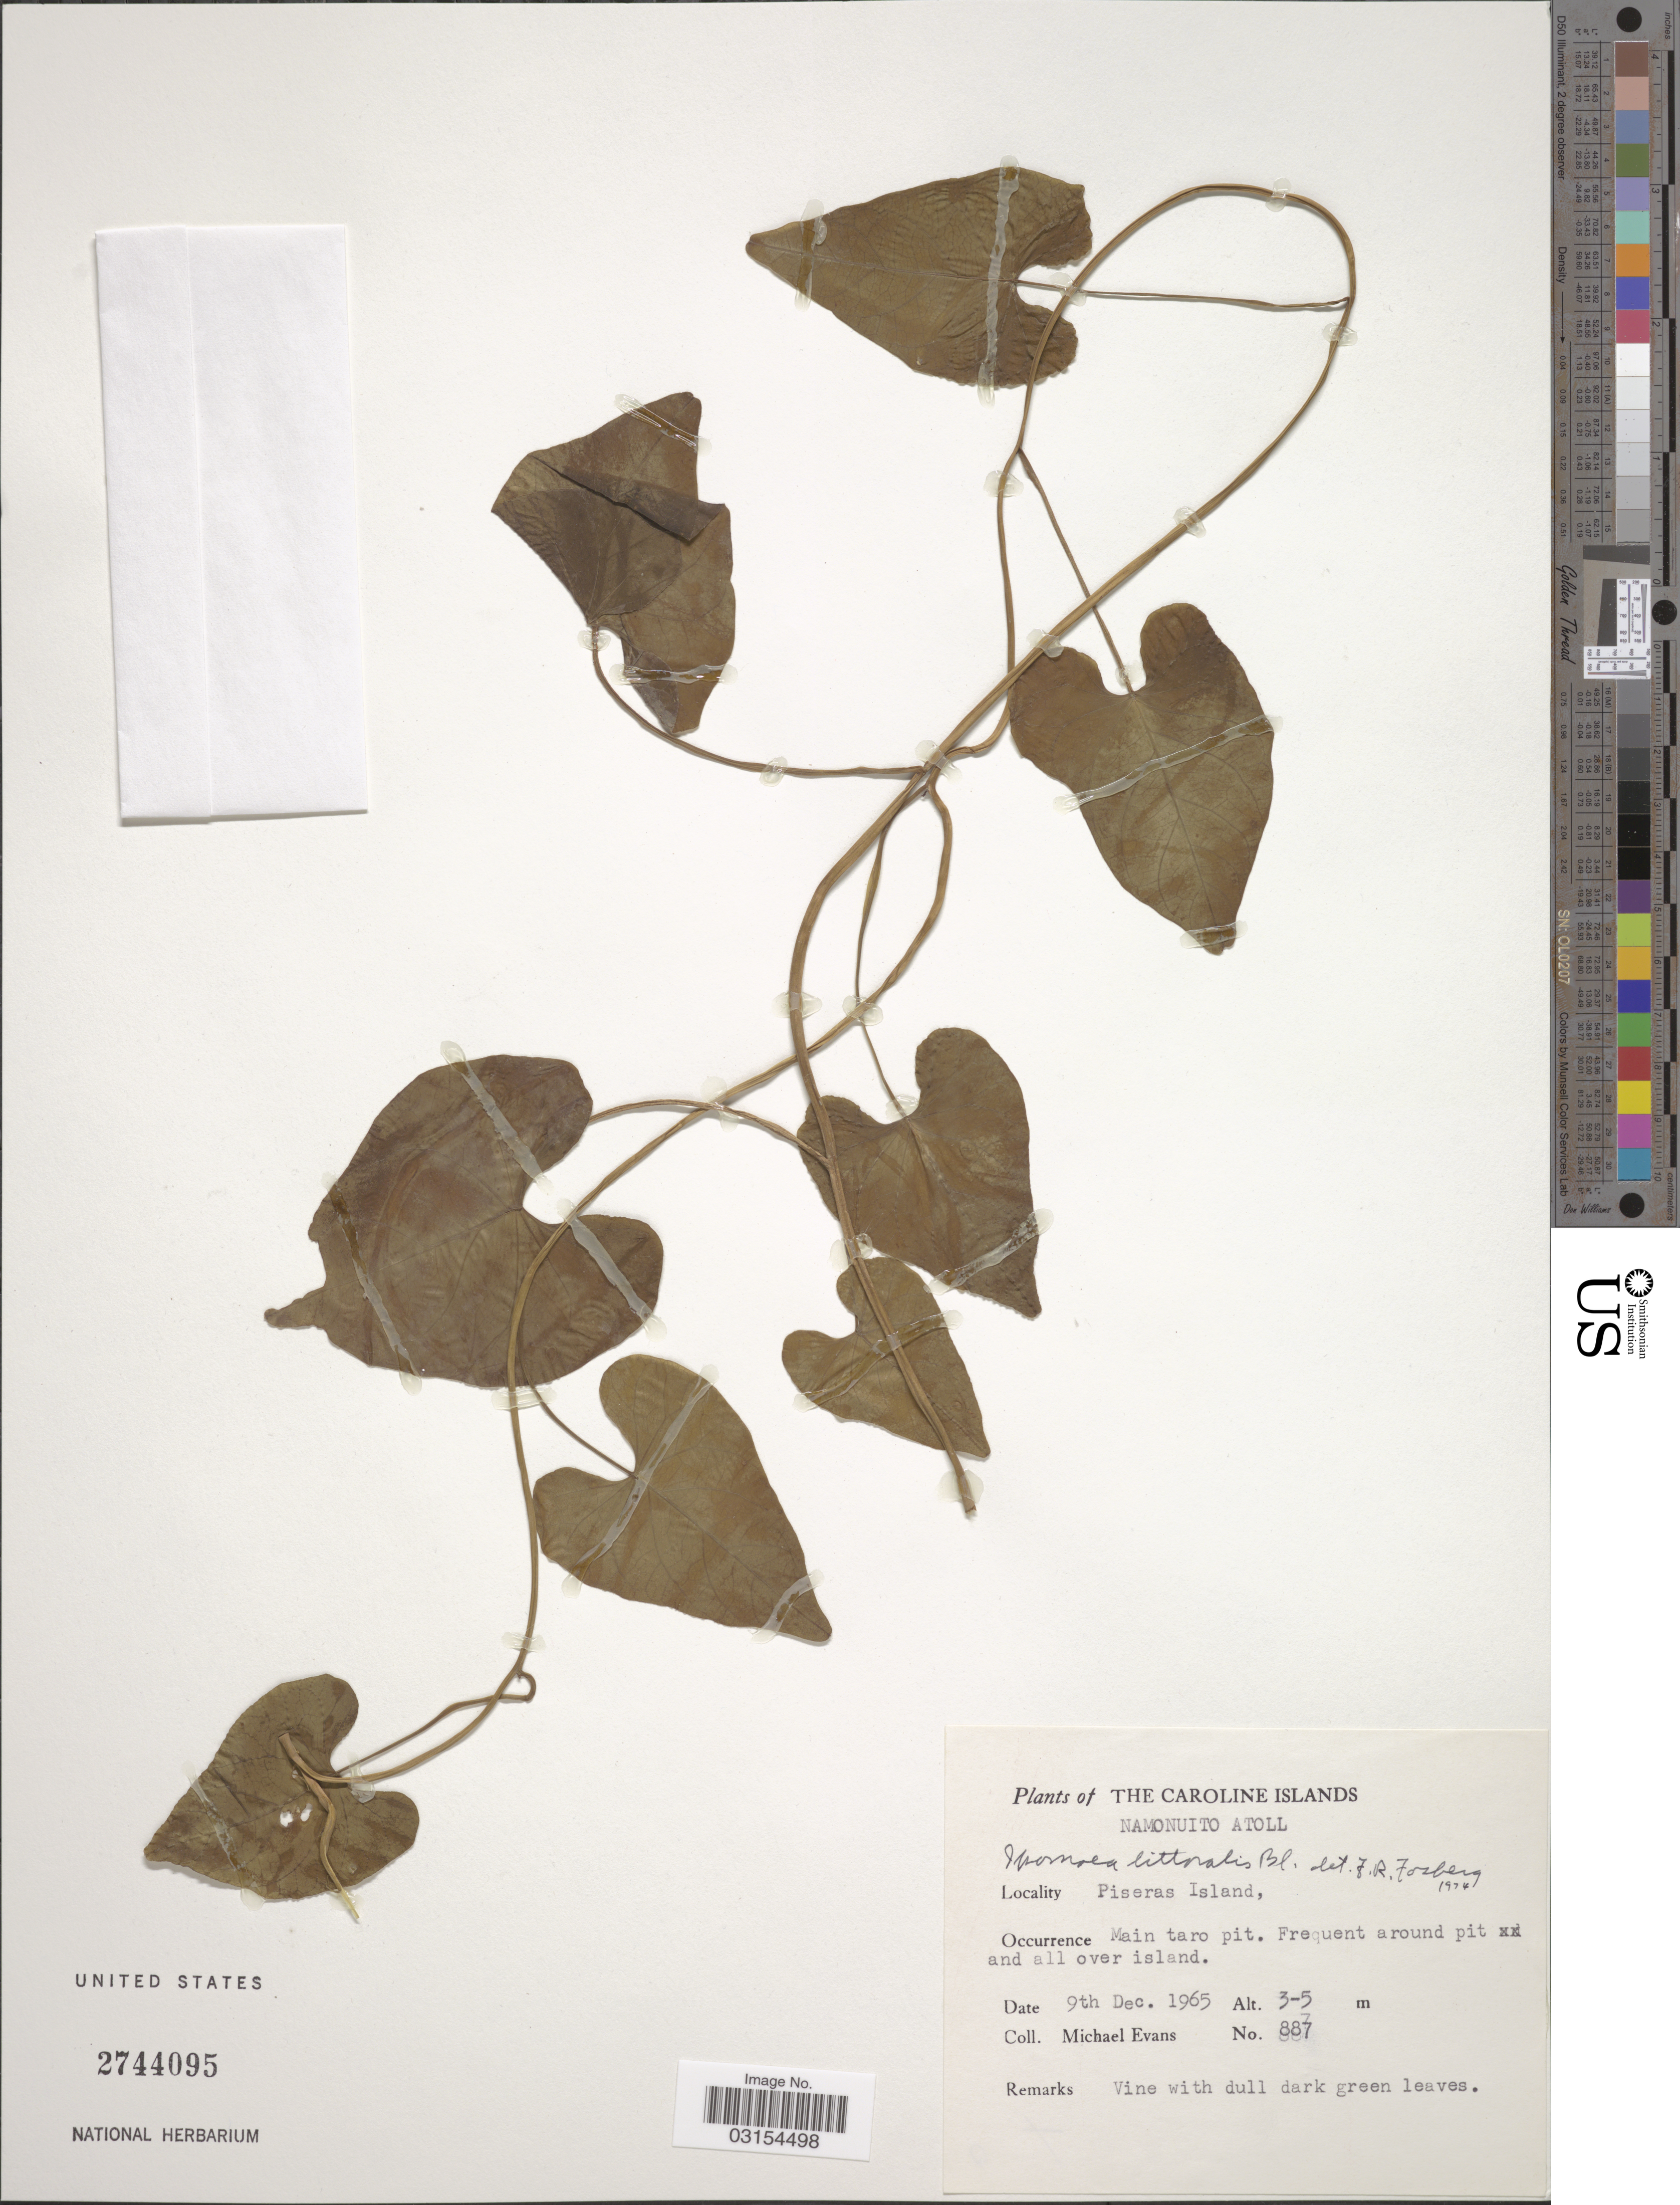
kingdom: Plantae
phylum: Tracheophyta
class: Magnoliopsida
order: Solanales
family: Convolvulaceae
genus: Ipomoea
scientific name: Ipomoea littoralis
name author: Blume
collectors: M. Evans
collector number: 887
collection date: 1965-12-09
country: Micronesia, Federated States of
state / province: Truk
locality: Caroline Islands. Namonuito Atoll. Piseras Island.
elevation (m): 3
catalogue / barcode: US 2744095